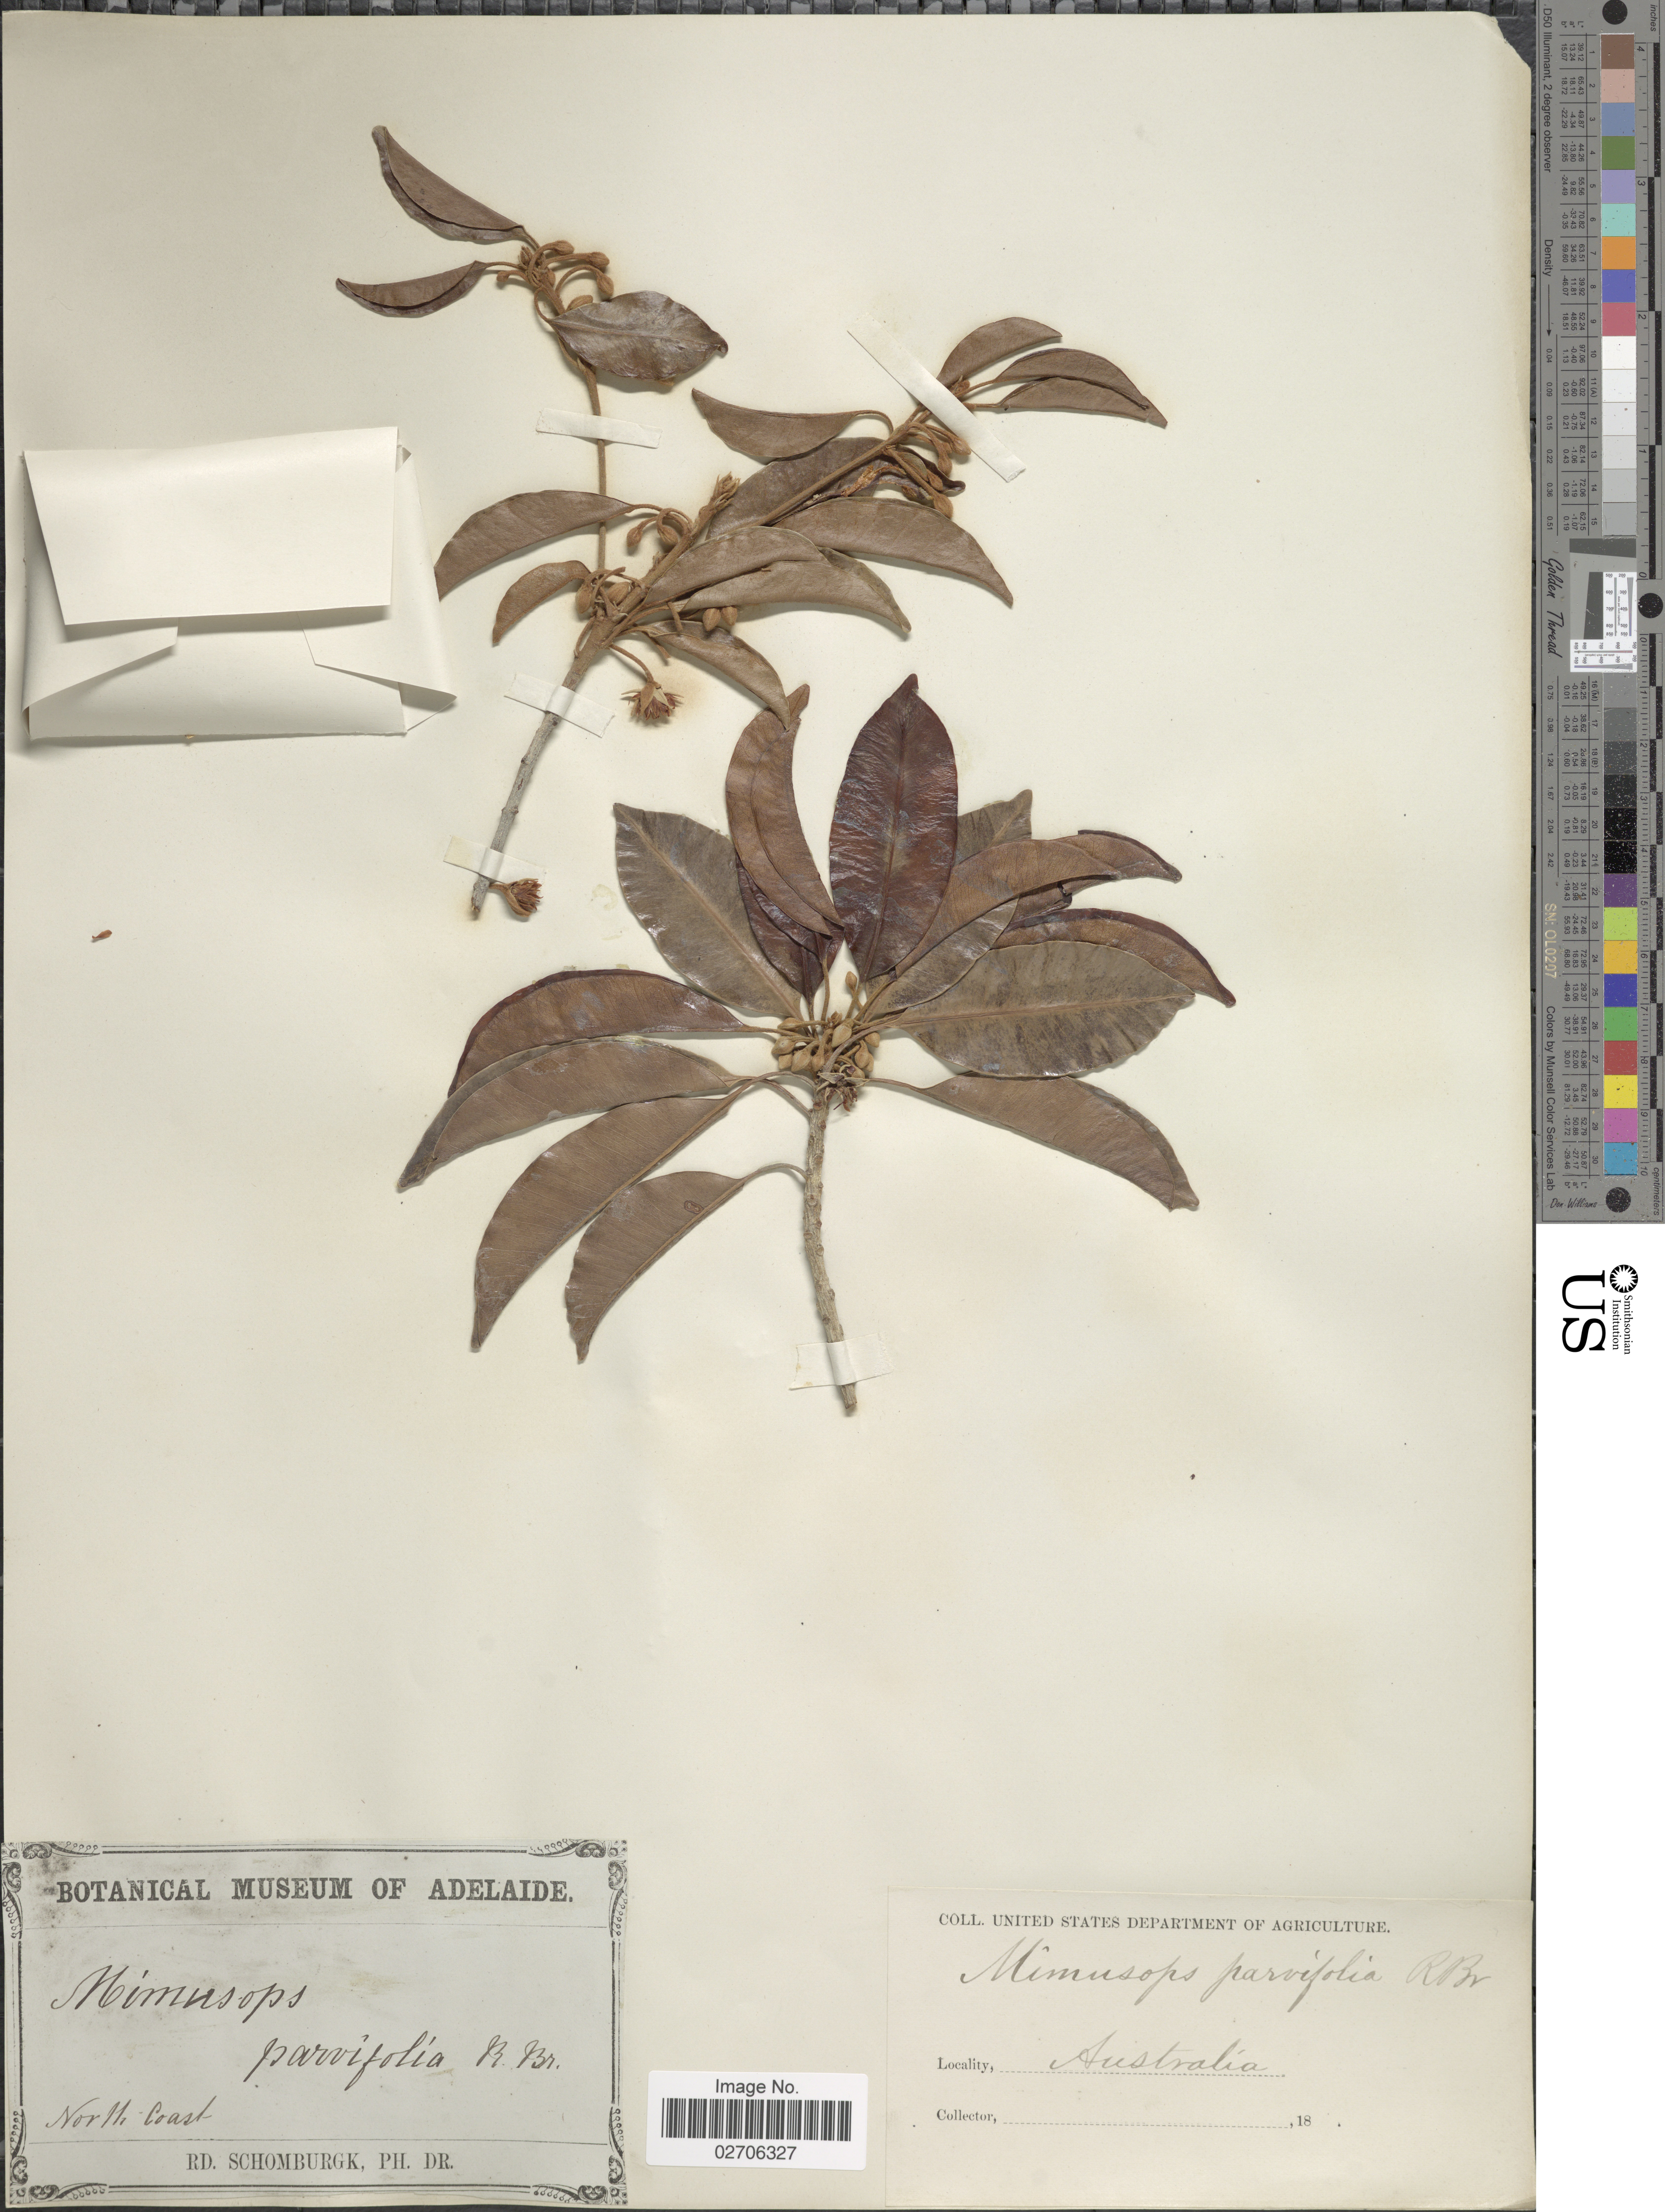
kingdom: Plantae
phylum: Tracheophyta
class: Magnoliopsida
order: Ericales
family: Sapotaceae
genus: Mimusops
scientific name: Mimusops djave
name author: Engl.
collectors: M. R. Schomburgk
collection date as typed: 18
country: Australia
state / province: New South Wales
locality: North Coast